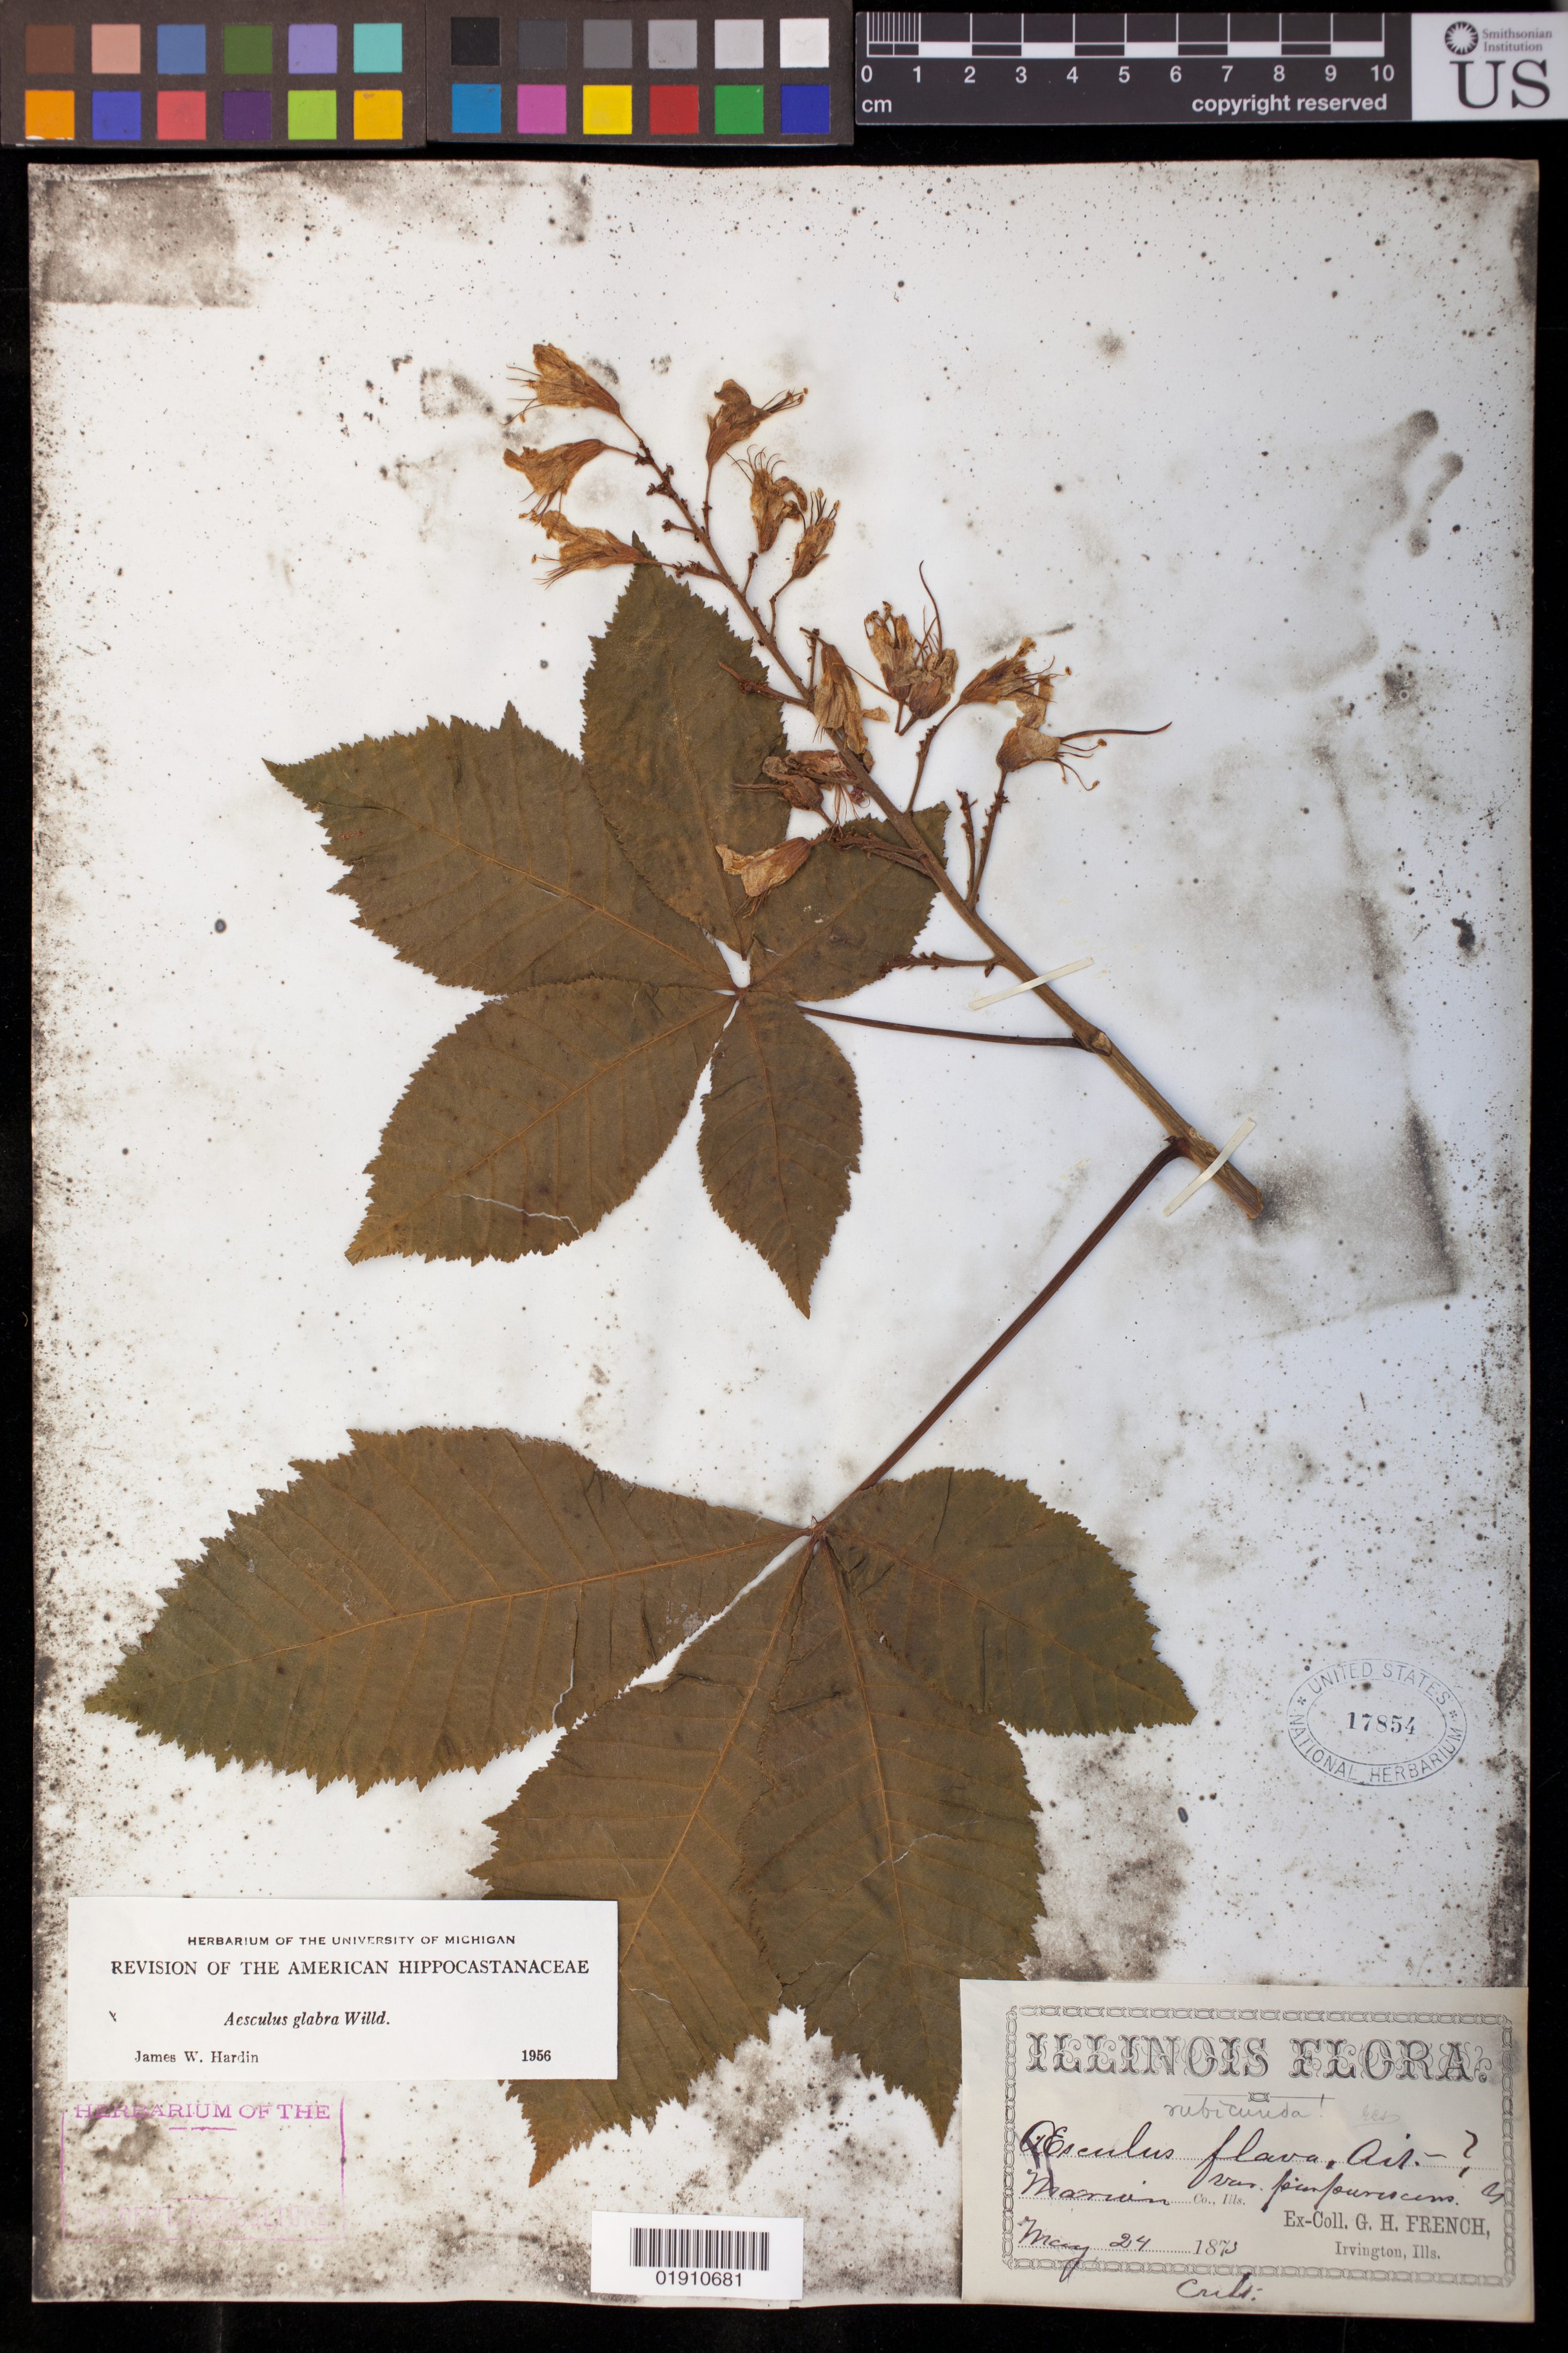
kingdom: Plantae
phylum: Tracheophyta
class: Magnoliopsida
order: Sapindales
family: Sapindaceae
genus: Aesculus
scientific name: Aesculus glabra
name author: Willd.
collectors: G. H. French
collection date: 1873-05-24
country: United States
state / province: Illinois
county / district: Marion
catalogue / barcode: US 17854